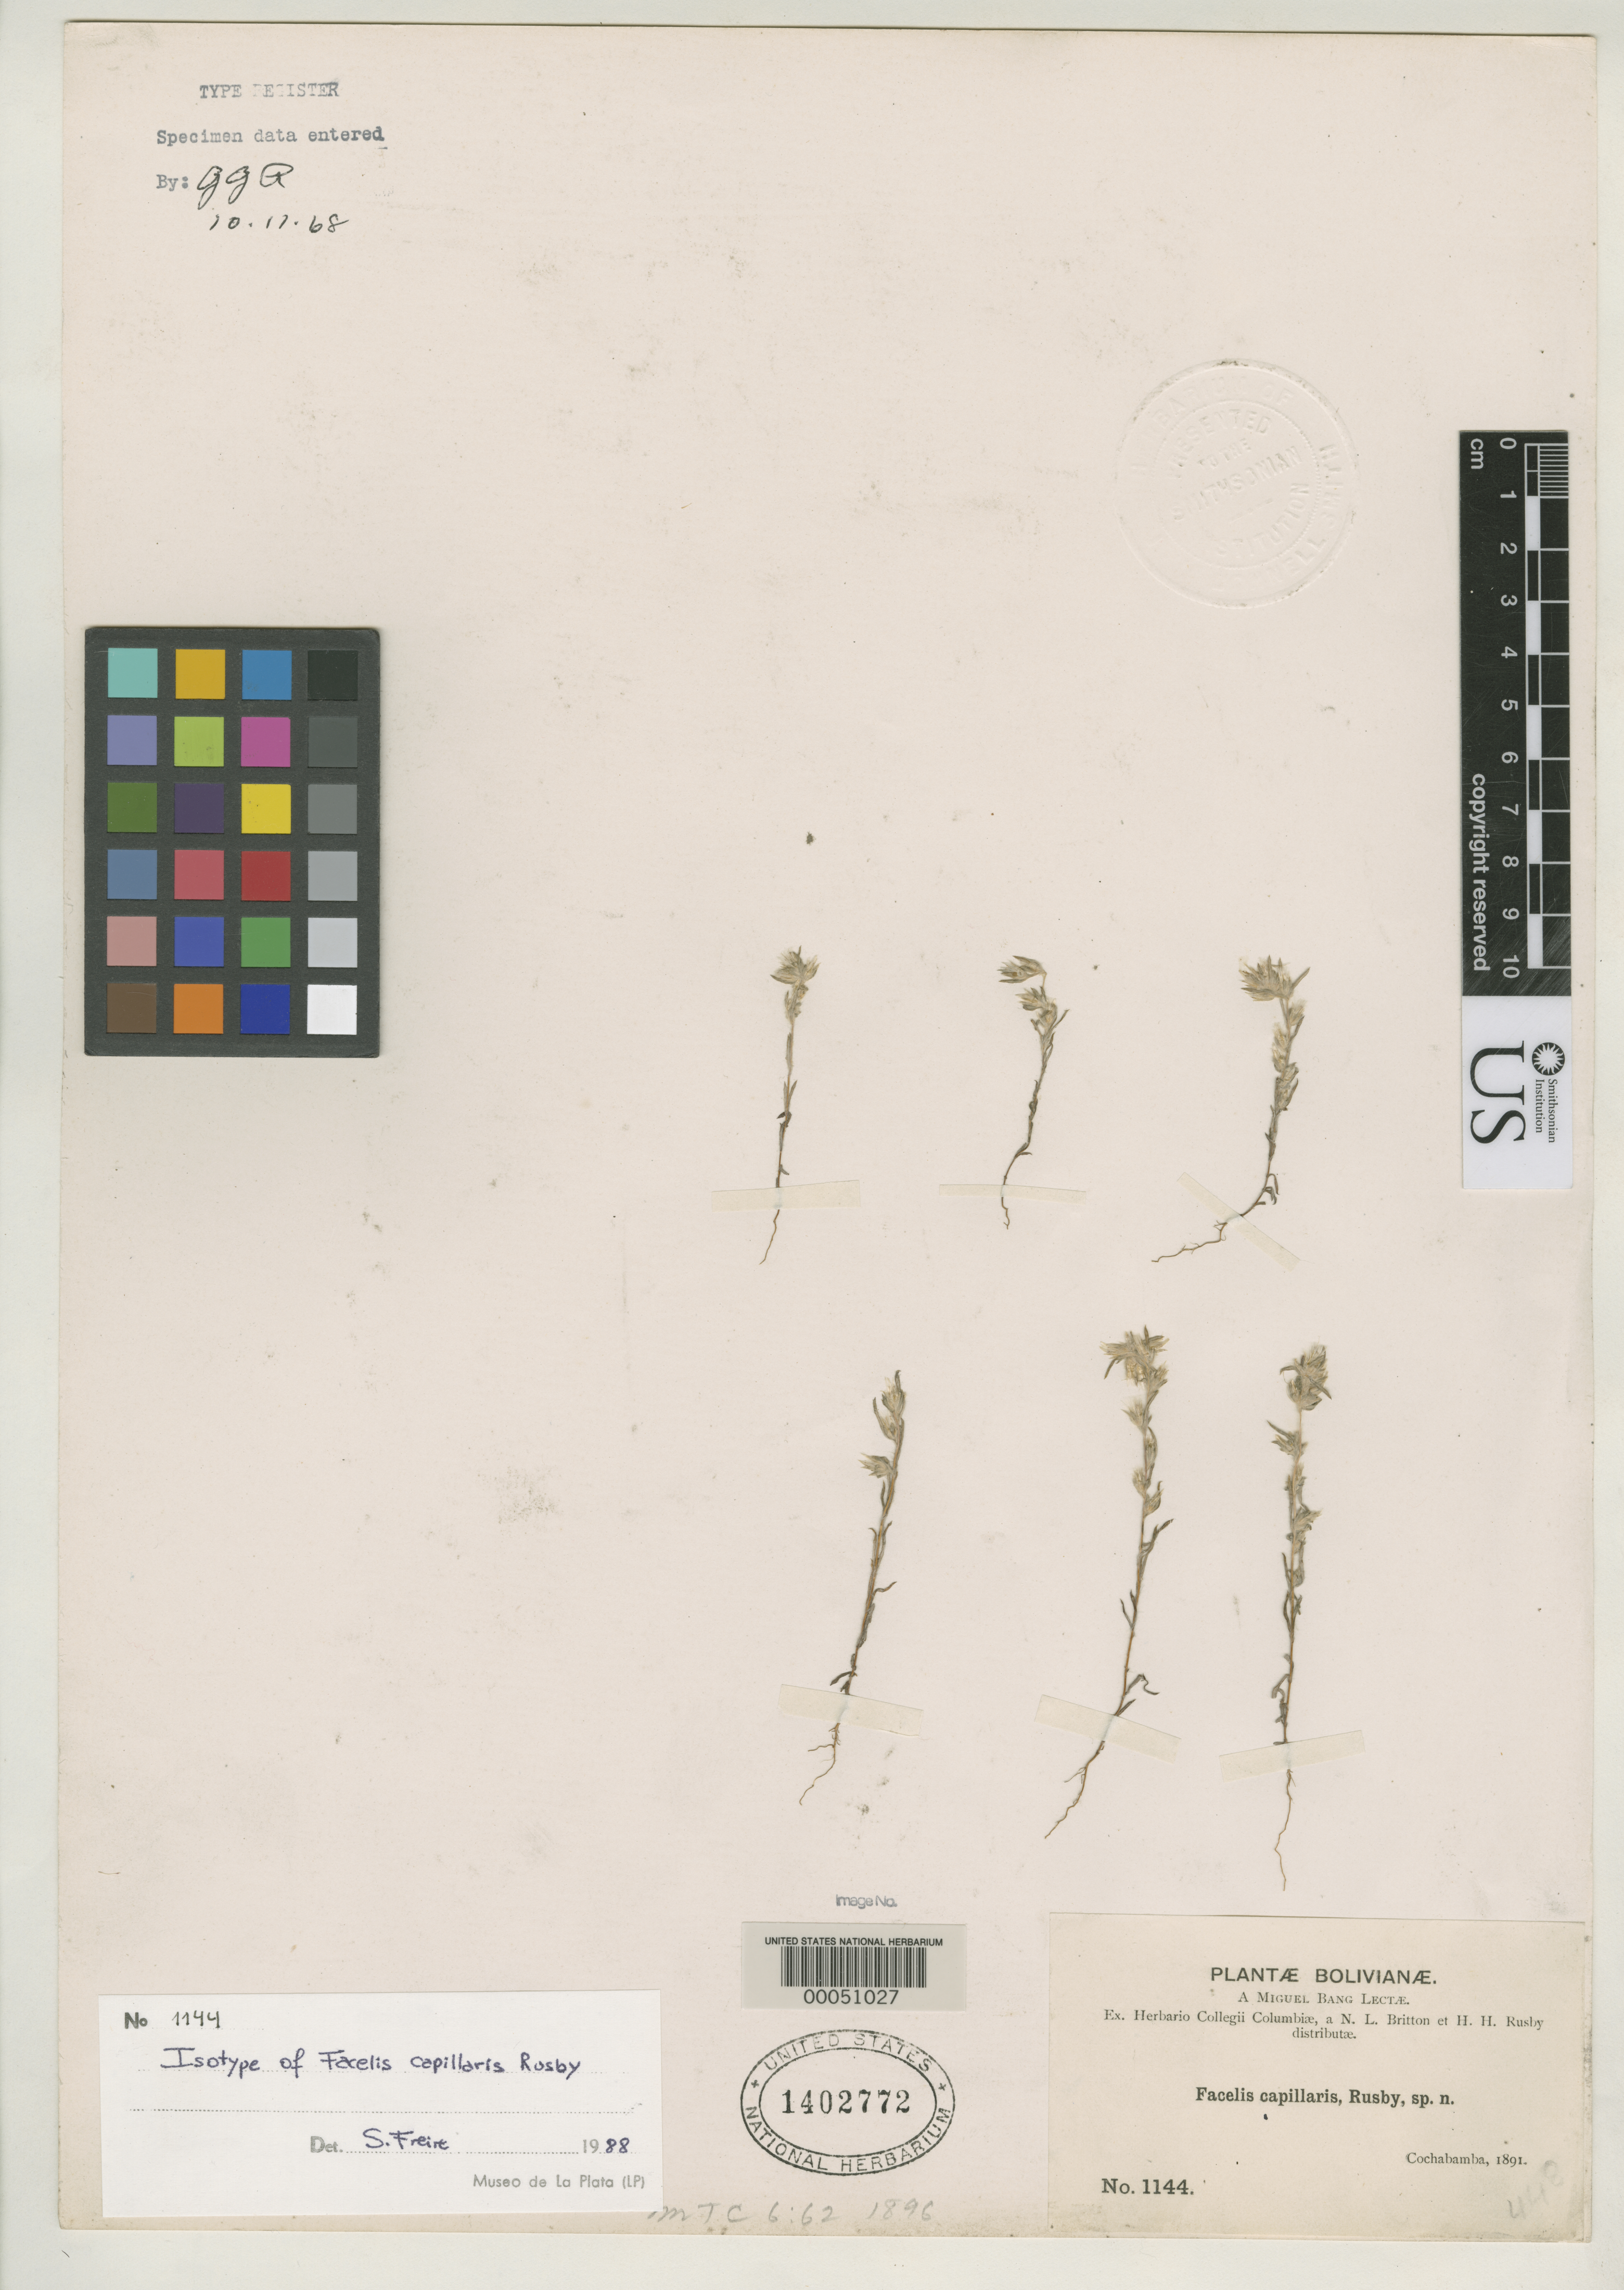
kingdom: Plantae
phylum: Tracheophyta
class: Magnoliopsida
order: Asterales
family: Asteraceae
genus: Facelis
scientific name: Facelis capillaris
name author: Rusby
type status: Isotype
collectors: M. Bang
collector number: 1144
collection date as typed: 1891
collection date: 1891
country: Bolivia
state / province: Cochabamba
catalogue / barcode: US 1402772